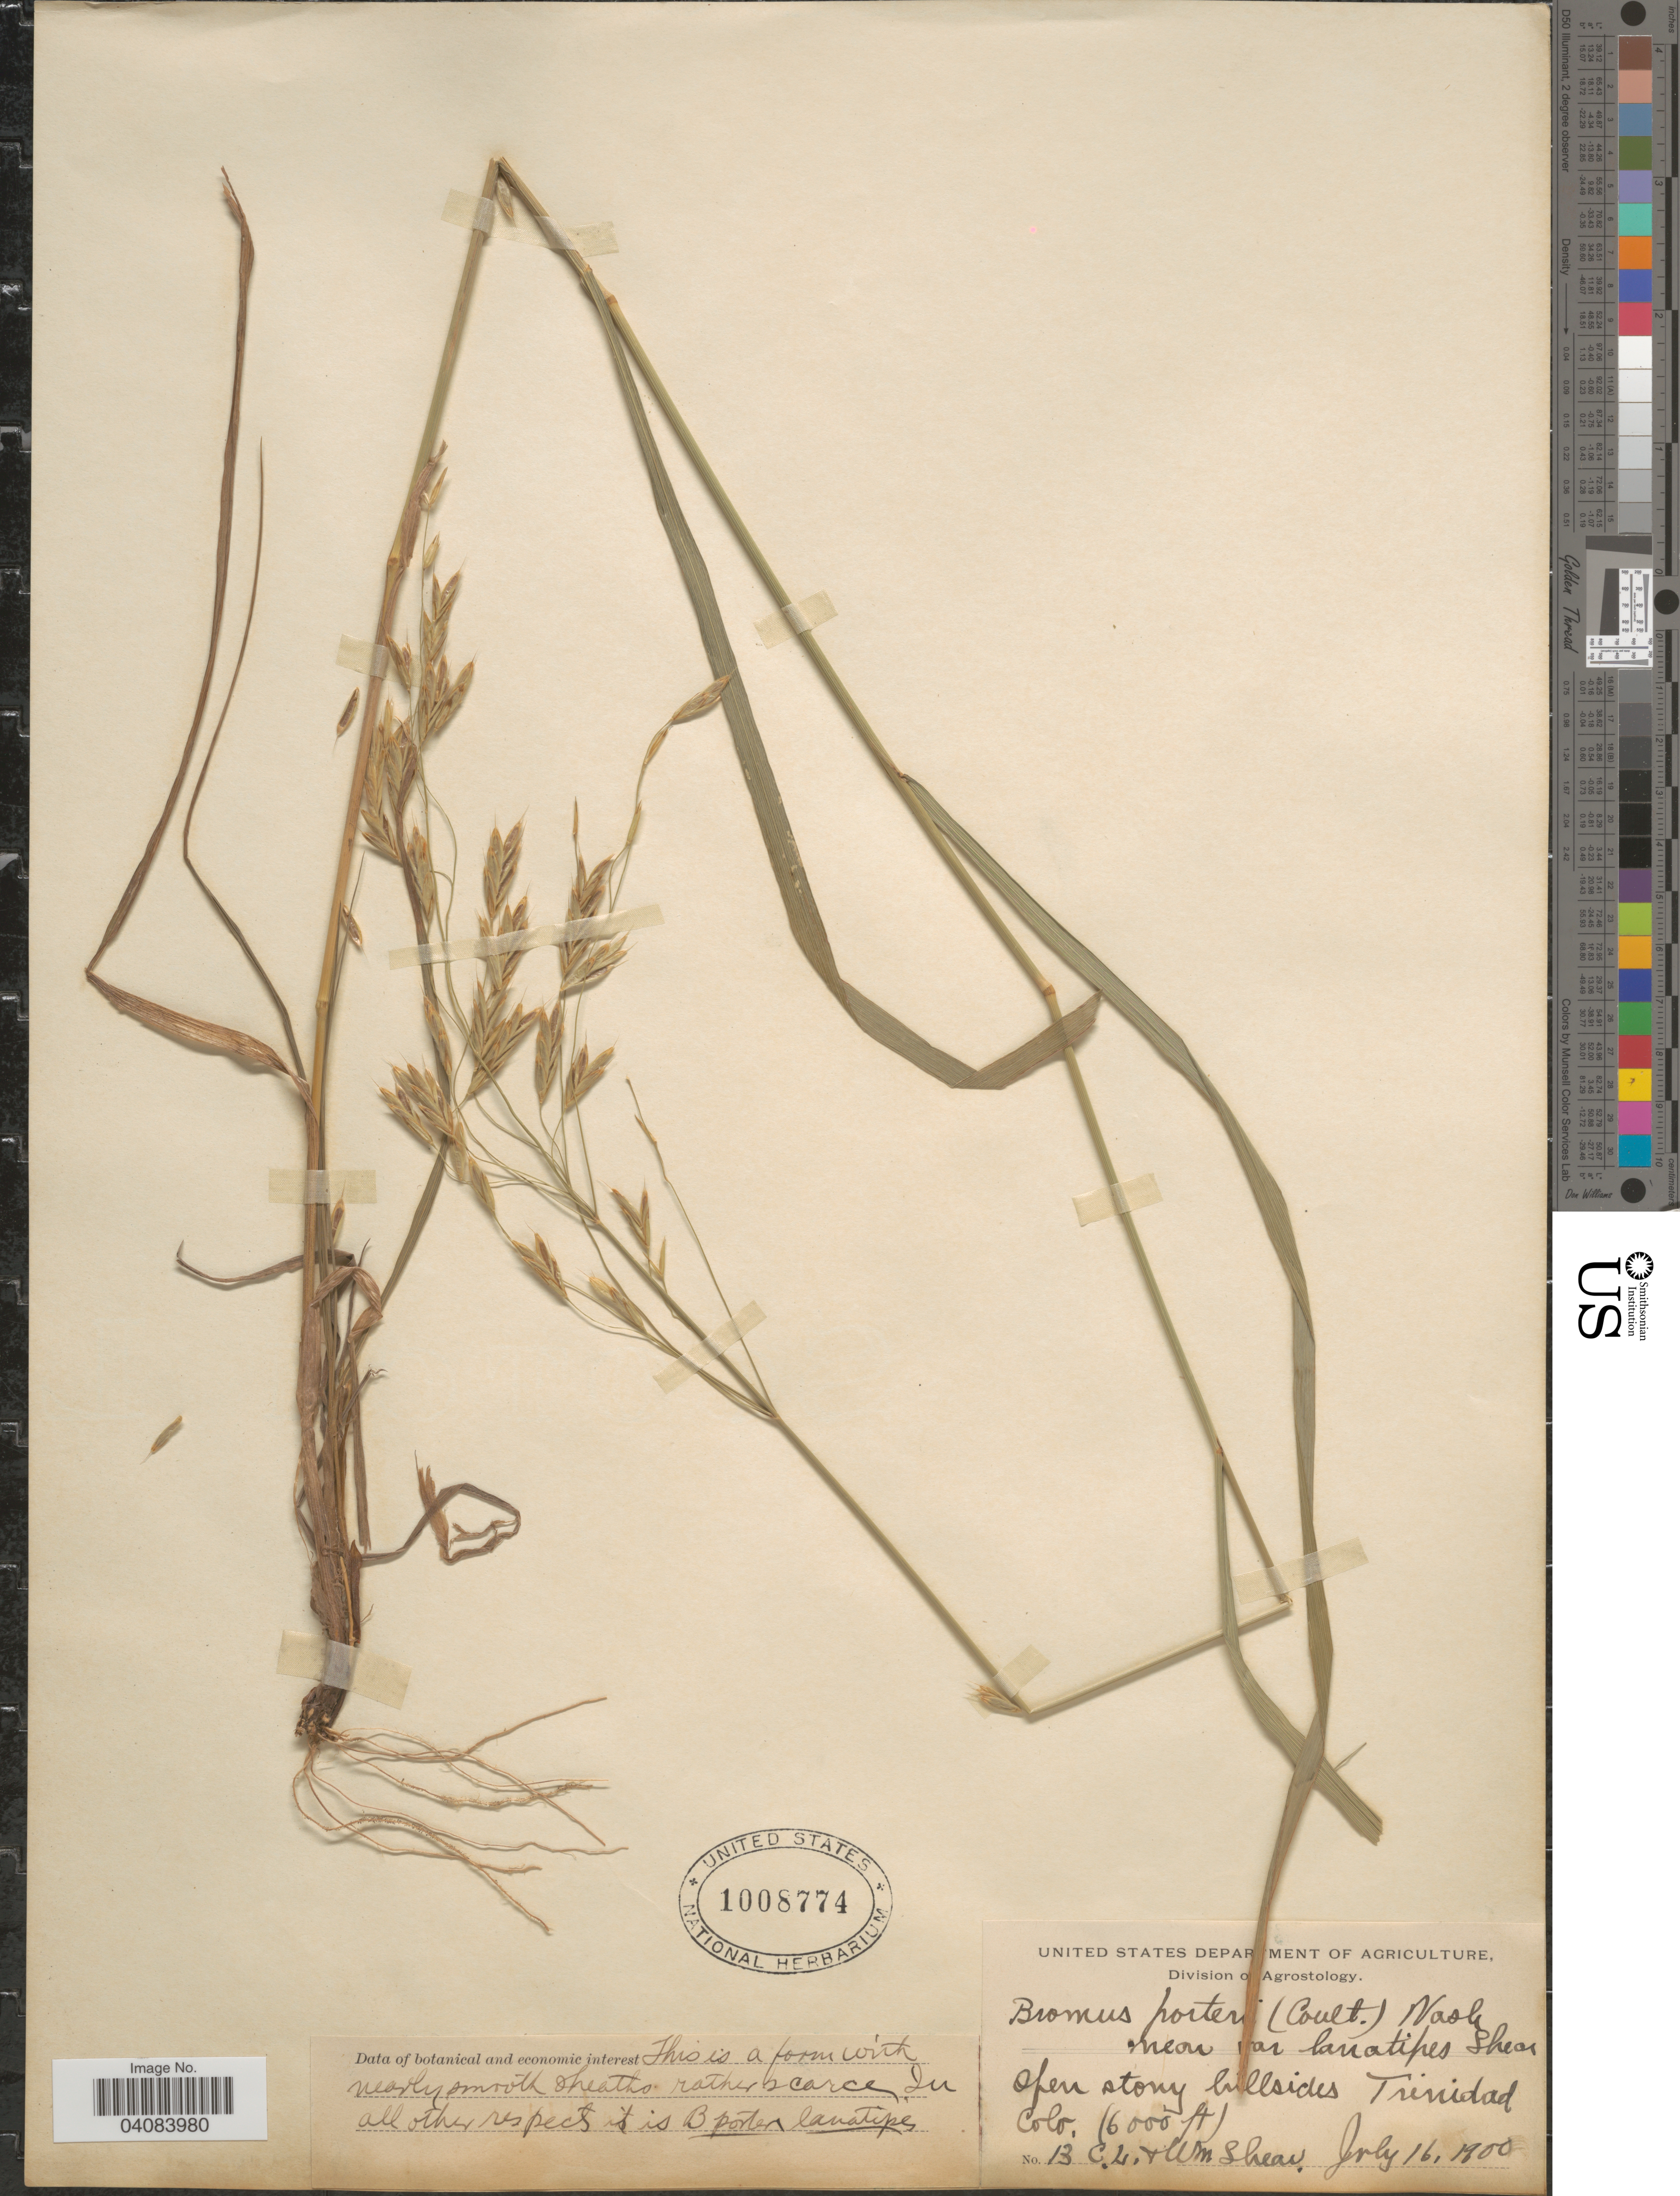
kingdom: Plantae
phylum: Tracheophyta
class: Liliopsida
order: Poales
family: Poaceae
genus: Bromus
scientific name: Bromus porteri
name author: (J.M. Coult.) Nash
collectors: C. L. Shear & W. Shear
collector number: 13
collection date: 1900-07-16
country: United States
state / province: Colorado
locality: Open stony hillsides Trinidad.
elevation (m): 1829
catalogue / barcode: US 1008774